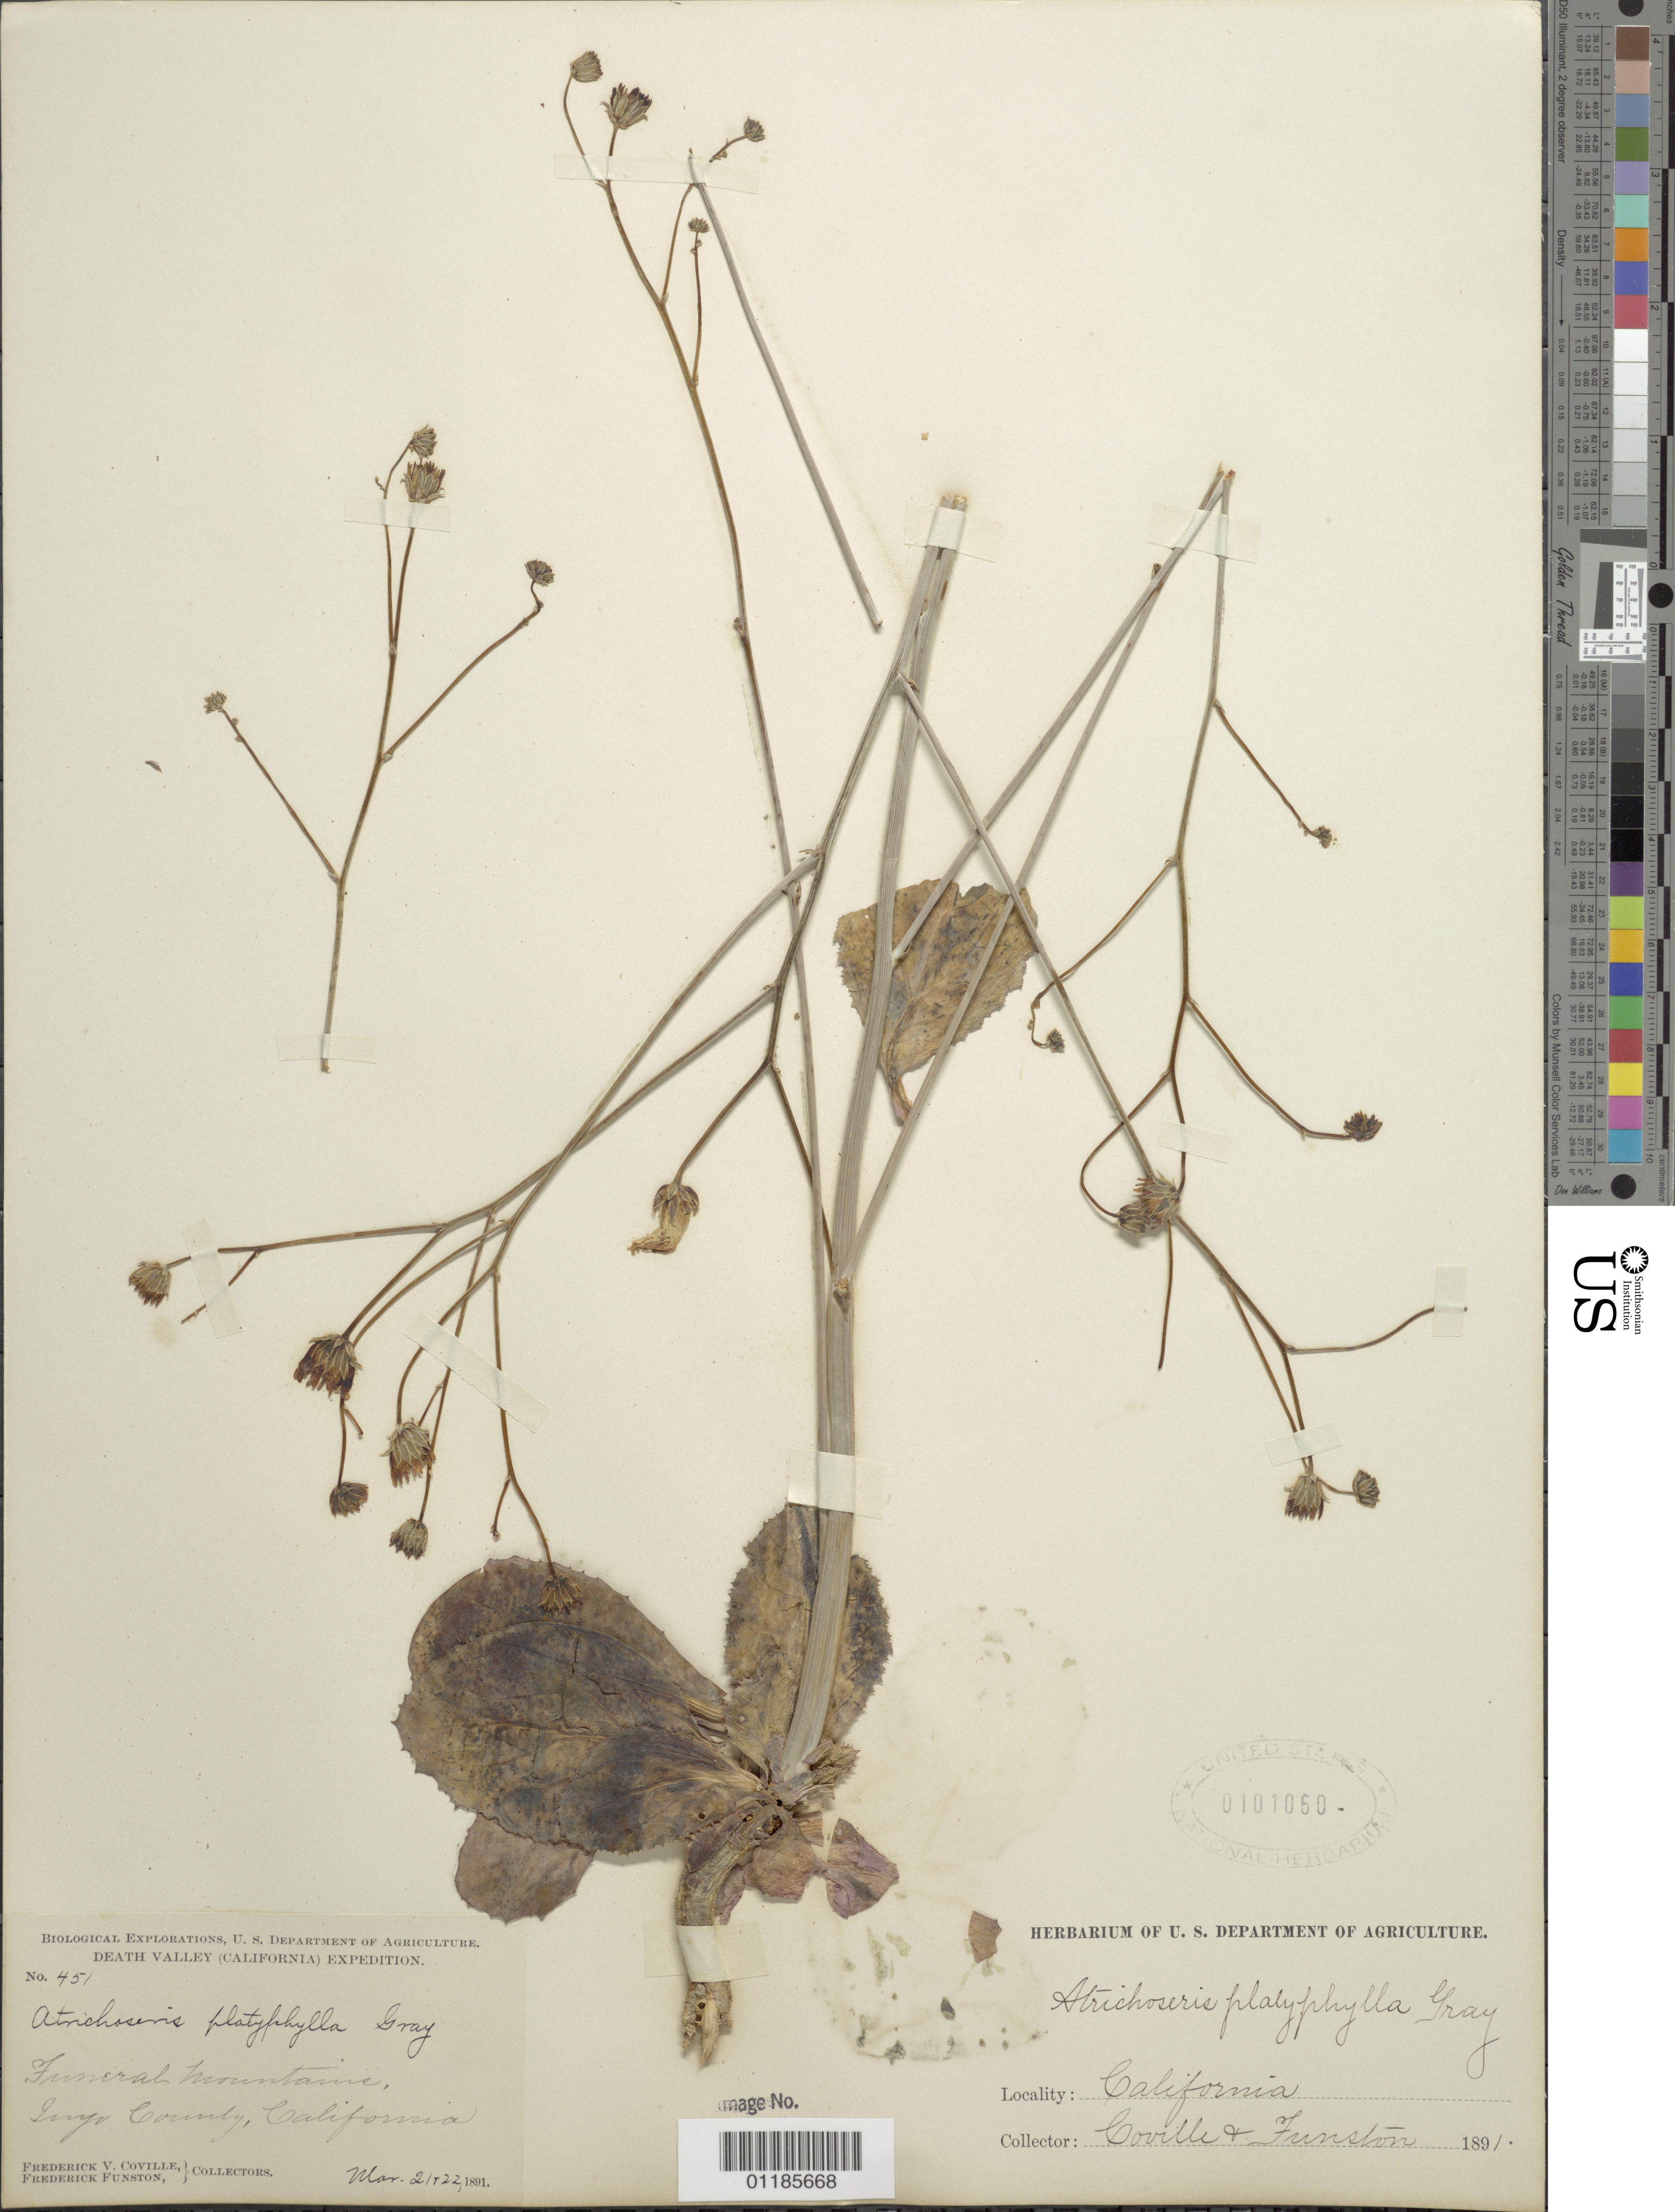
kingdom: Plantae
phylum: Tracheophyta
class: Magnoliopsida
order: Asterales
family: Asteraceae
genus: Atrichoseris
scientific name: Atrichoseris platyphylla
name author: A. Gray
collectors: F. V. Coville & F. Funston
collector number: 451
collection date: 1891-03-21,1891-03-22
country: United States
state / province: California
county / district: Inyo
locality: Funeral Mountains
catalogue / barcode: US 101060